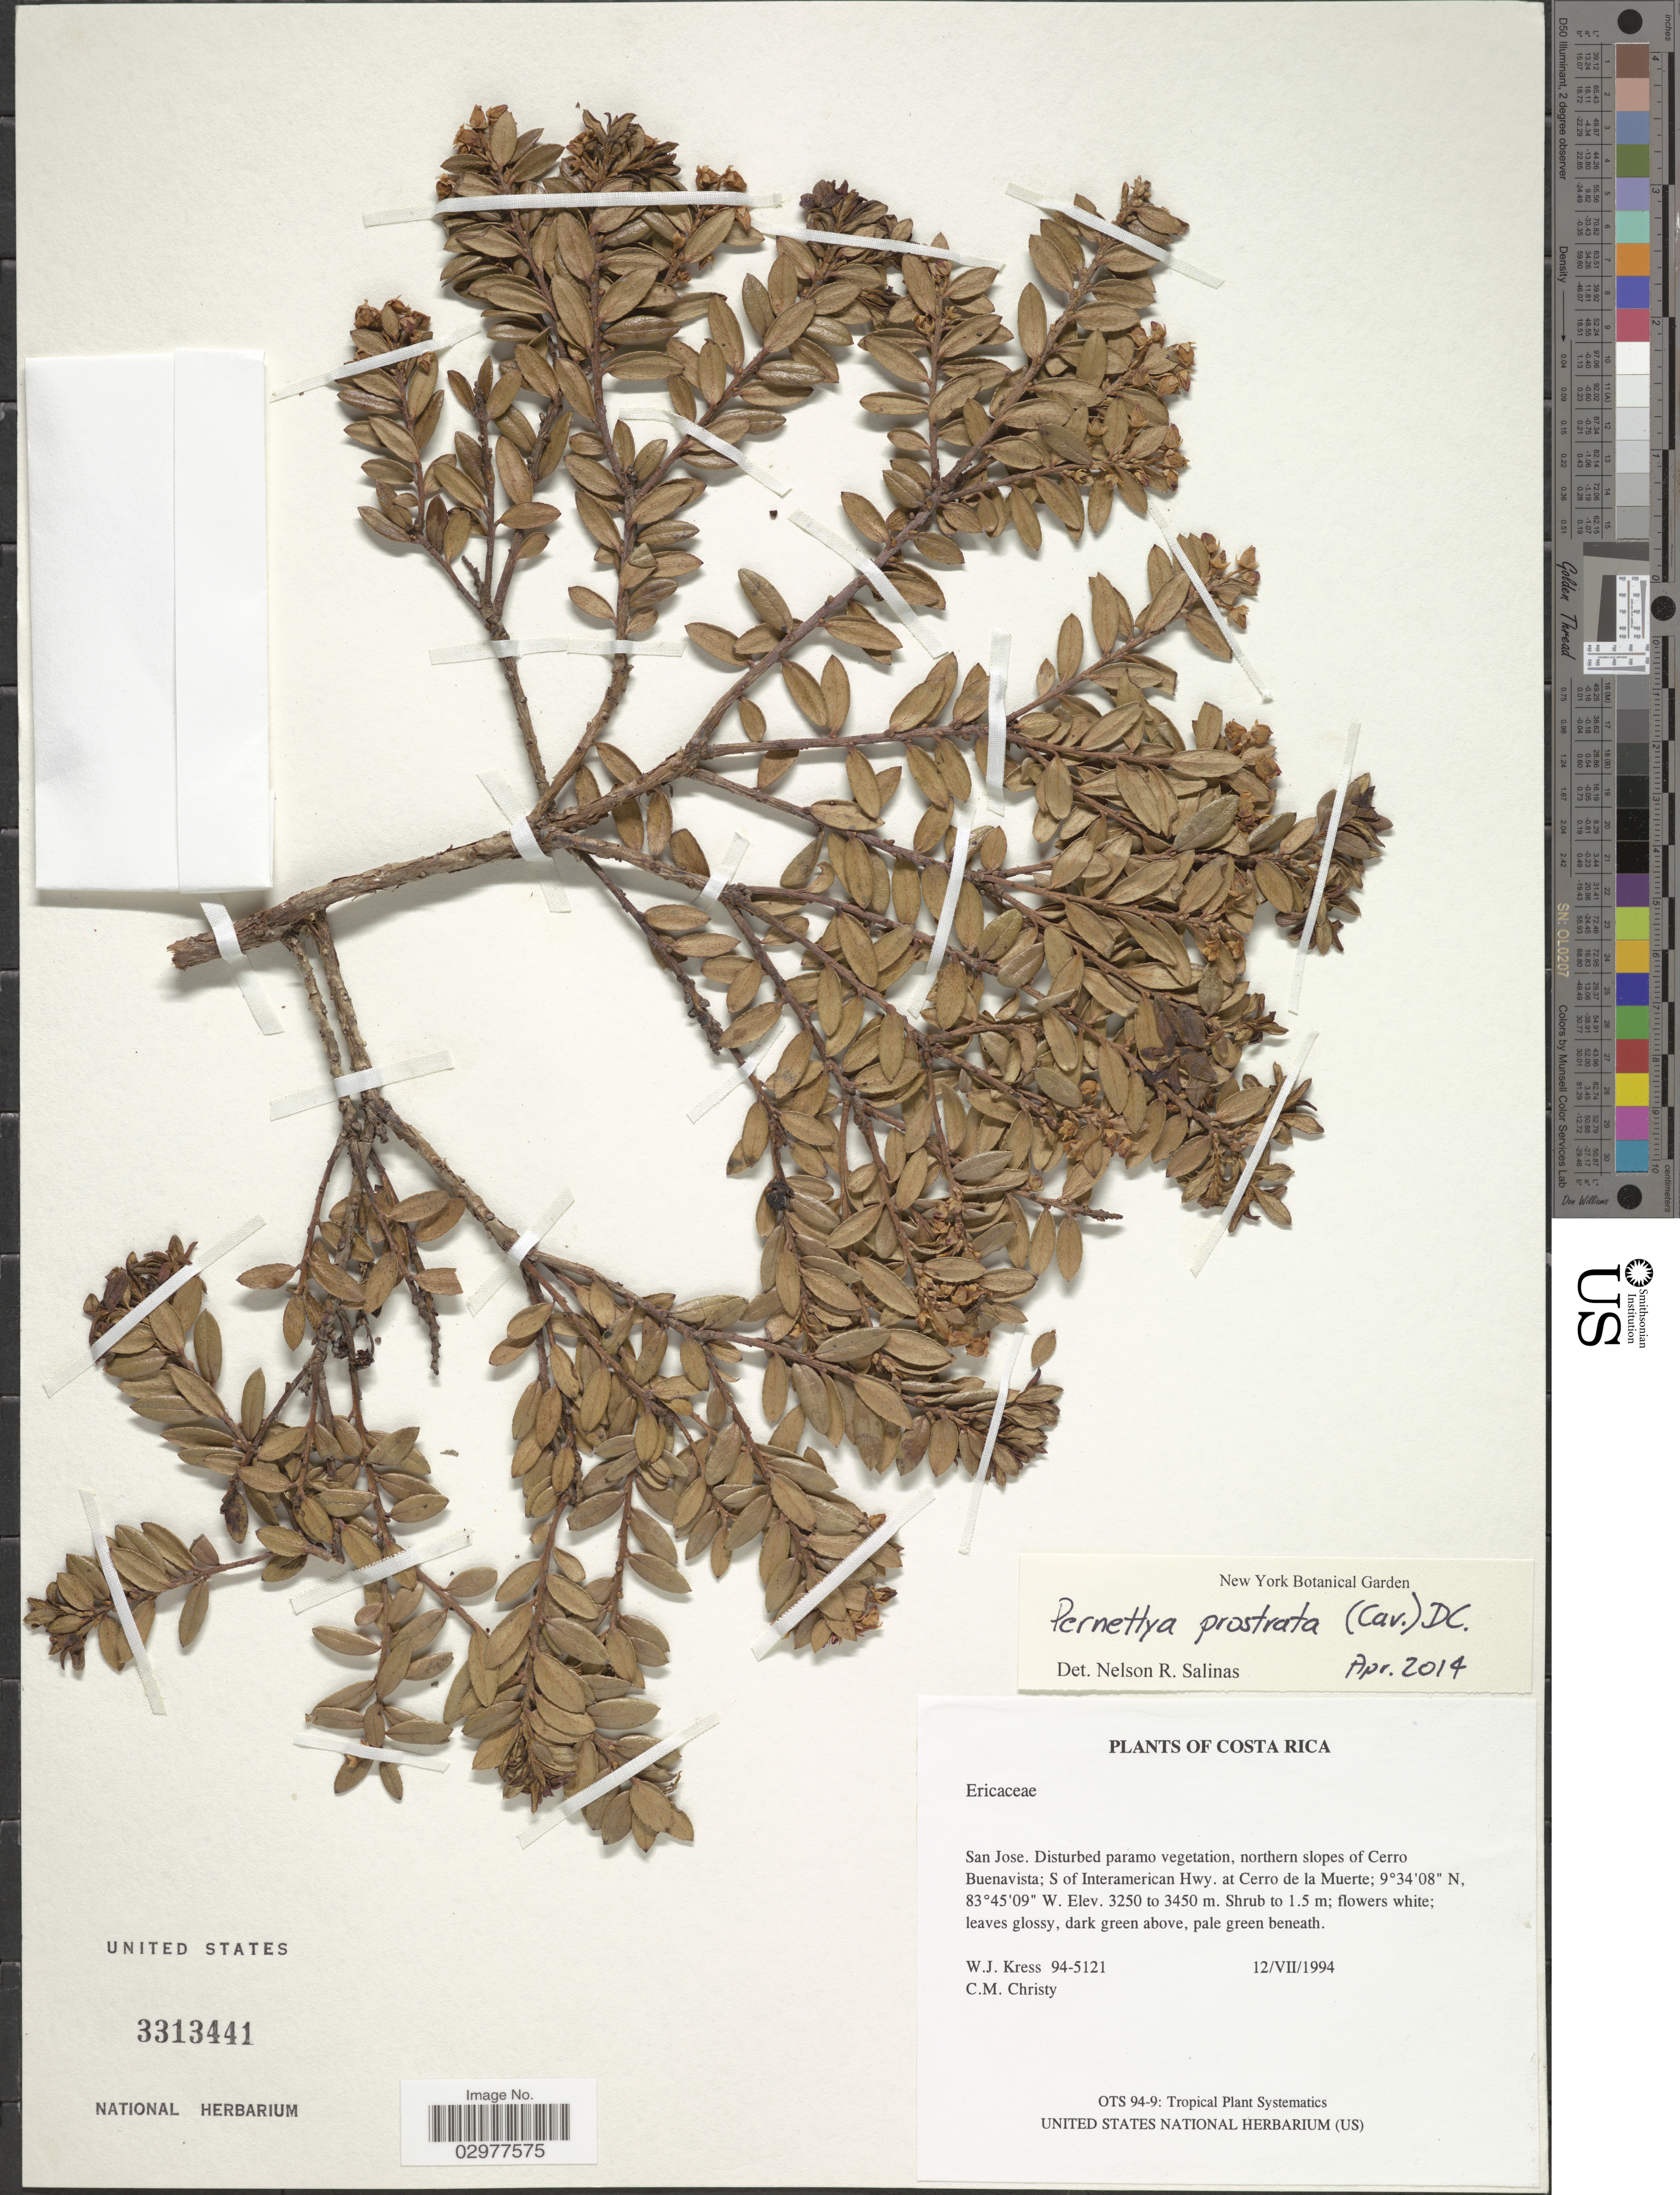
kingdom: Plantae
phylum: Tracheophyta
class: Magnoliopsida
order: Ericales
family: Ericaceae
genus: Pernettya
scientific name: Pernettya prostrata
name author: (Cav.) DC.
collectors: W. J. Kress & C. M. Christy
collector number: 94-5121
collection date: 1994-07-12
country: Costa Rica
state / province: San José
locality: Northern slopes of Cerro Buenavista; S of Interamerican Hwy. at Cerro de la Muerte.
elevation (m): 3250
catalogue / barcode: US 3313441